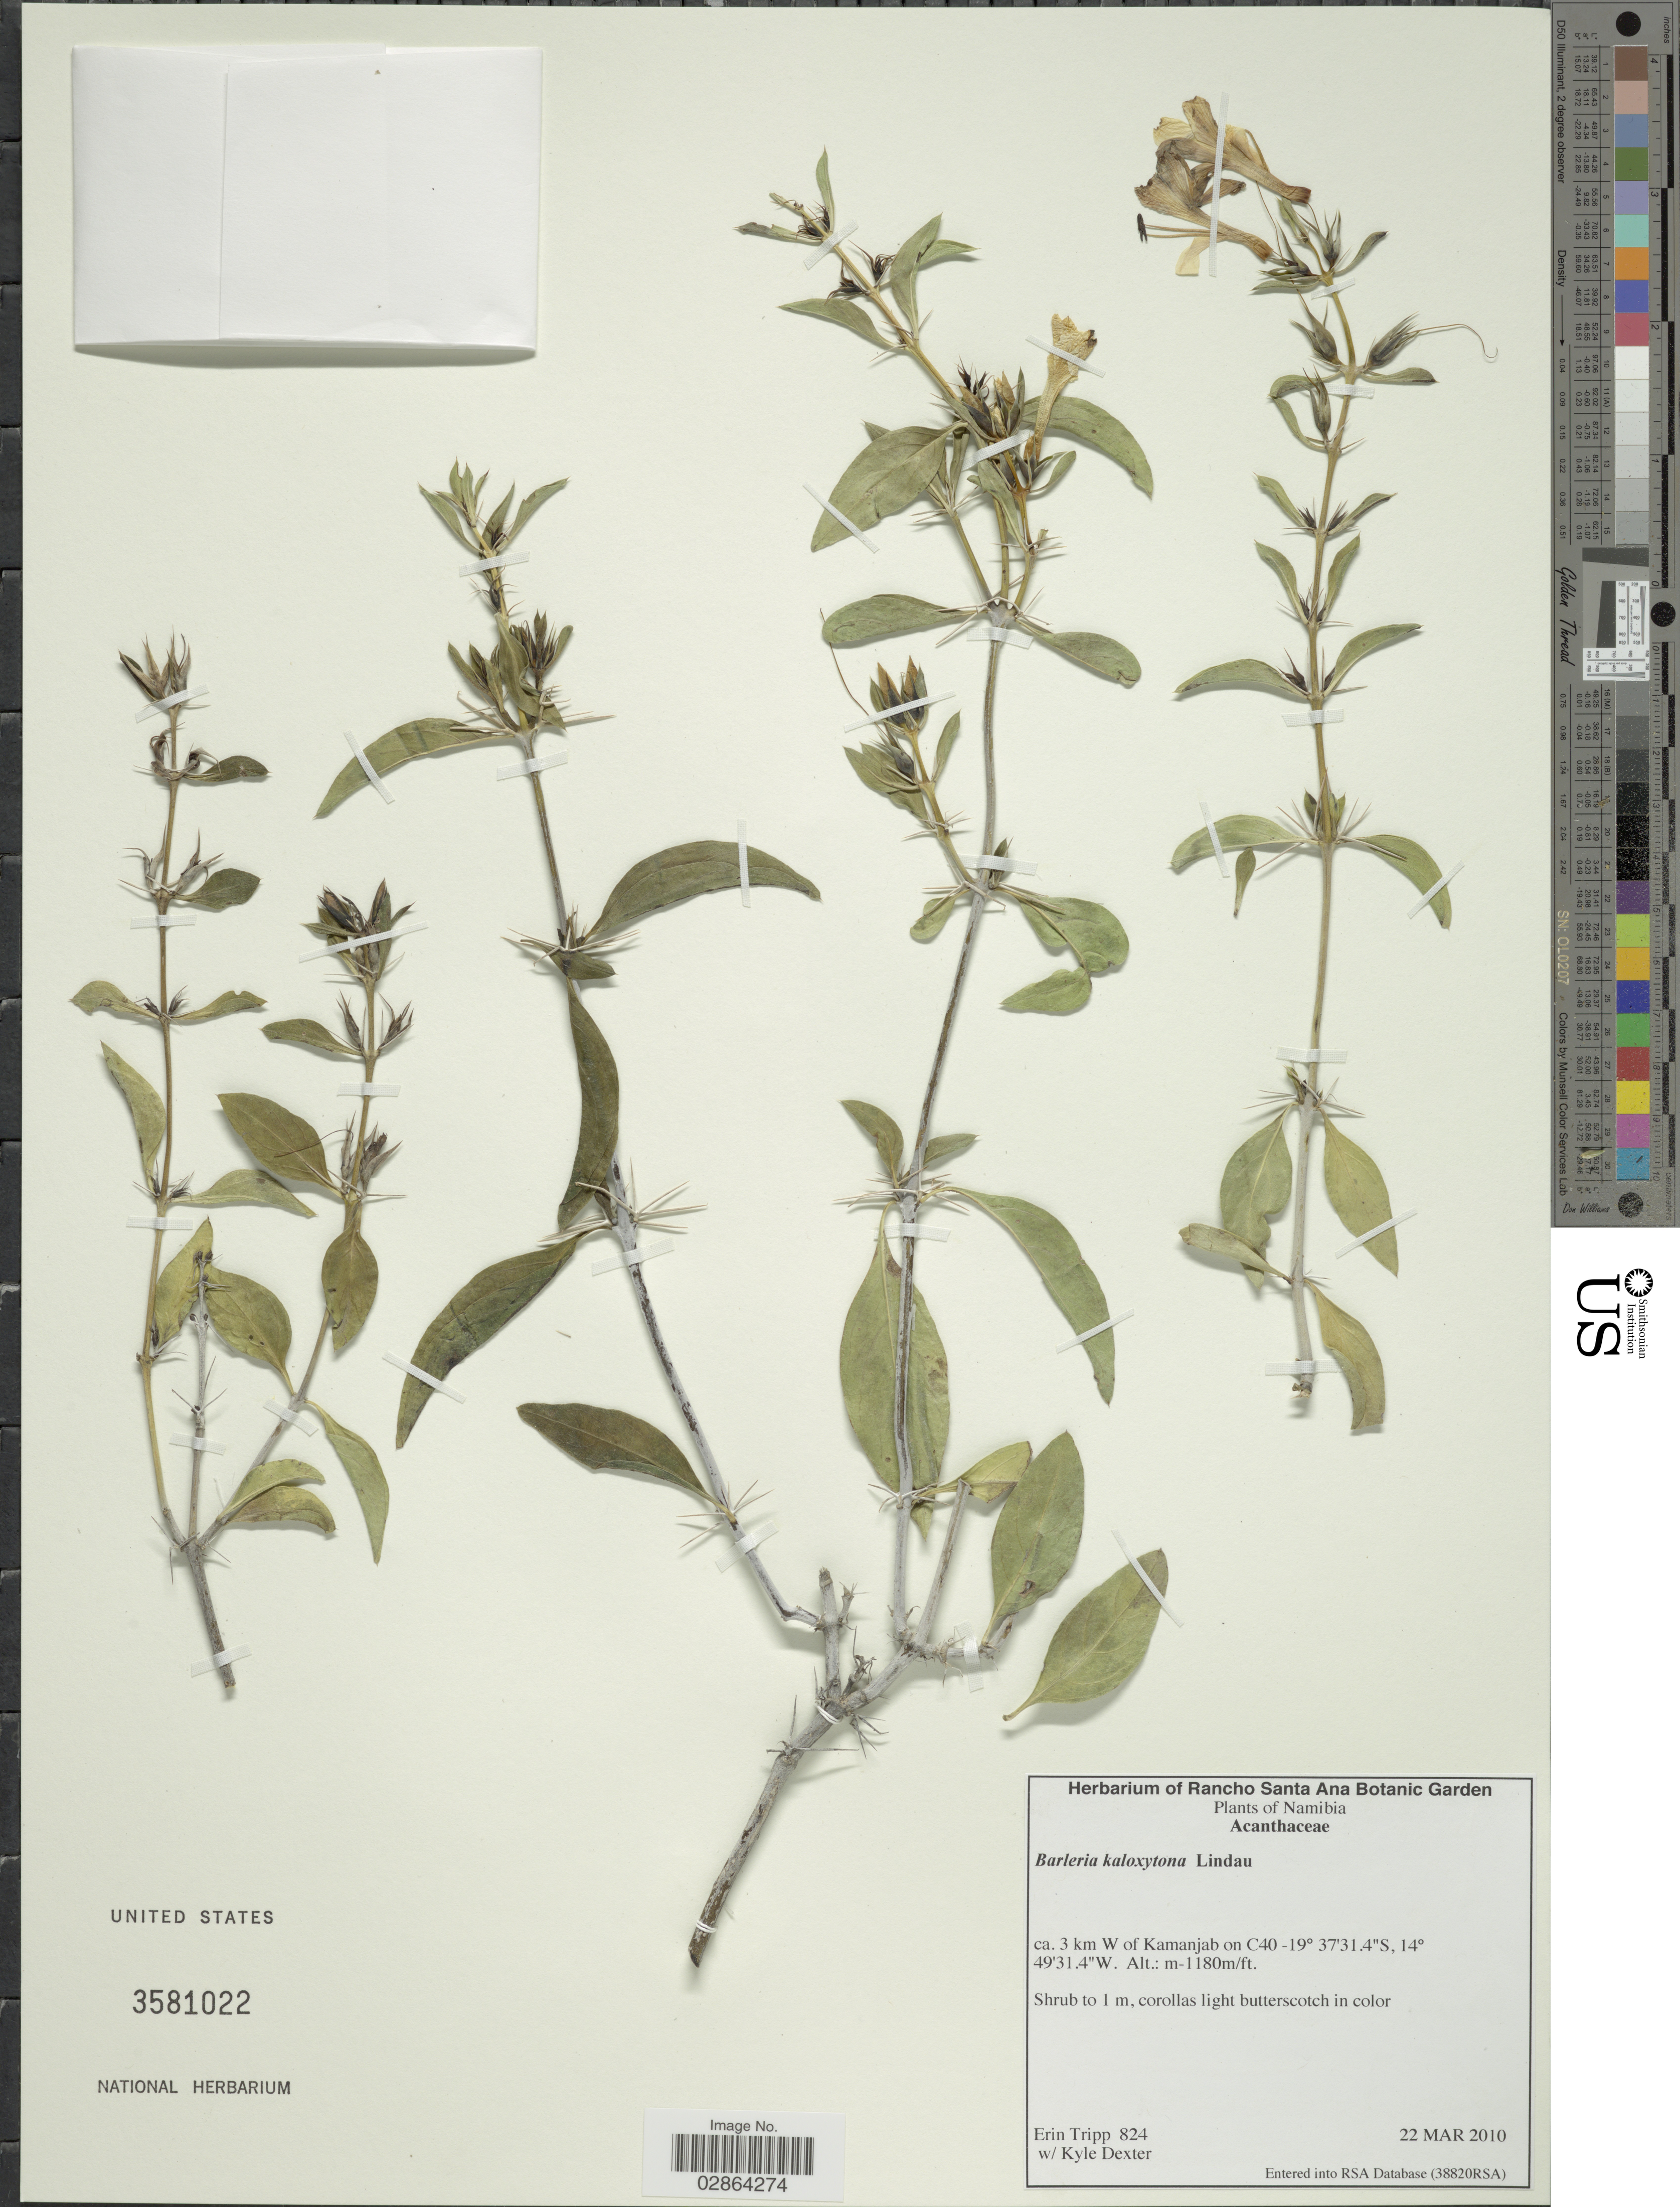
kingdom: Plantae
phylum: Tracheophyta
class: Magnoliopsida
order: Lamiales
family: Acanthaceae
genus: Barleria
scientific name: Barleria kaloxytona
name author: Lindau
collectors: E. Tripp & K. Dexter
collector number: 824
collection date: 2010-03-22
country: Namibia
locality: Ca. 3 km W of Kamanjab on C40.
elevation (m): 1180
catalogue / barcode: US 3581022